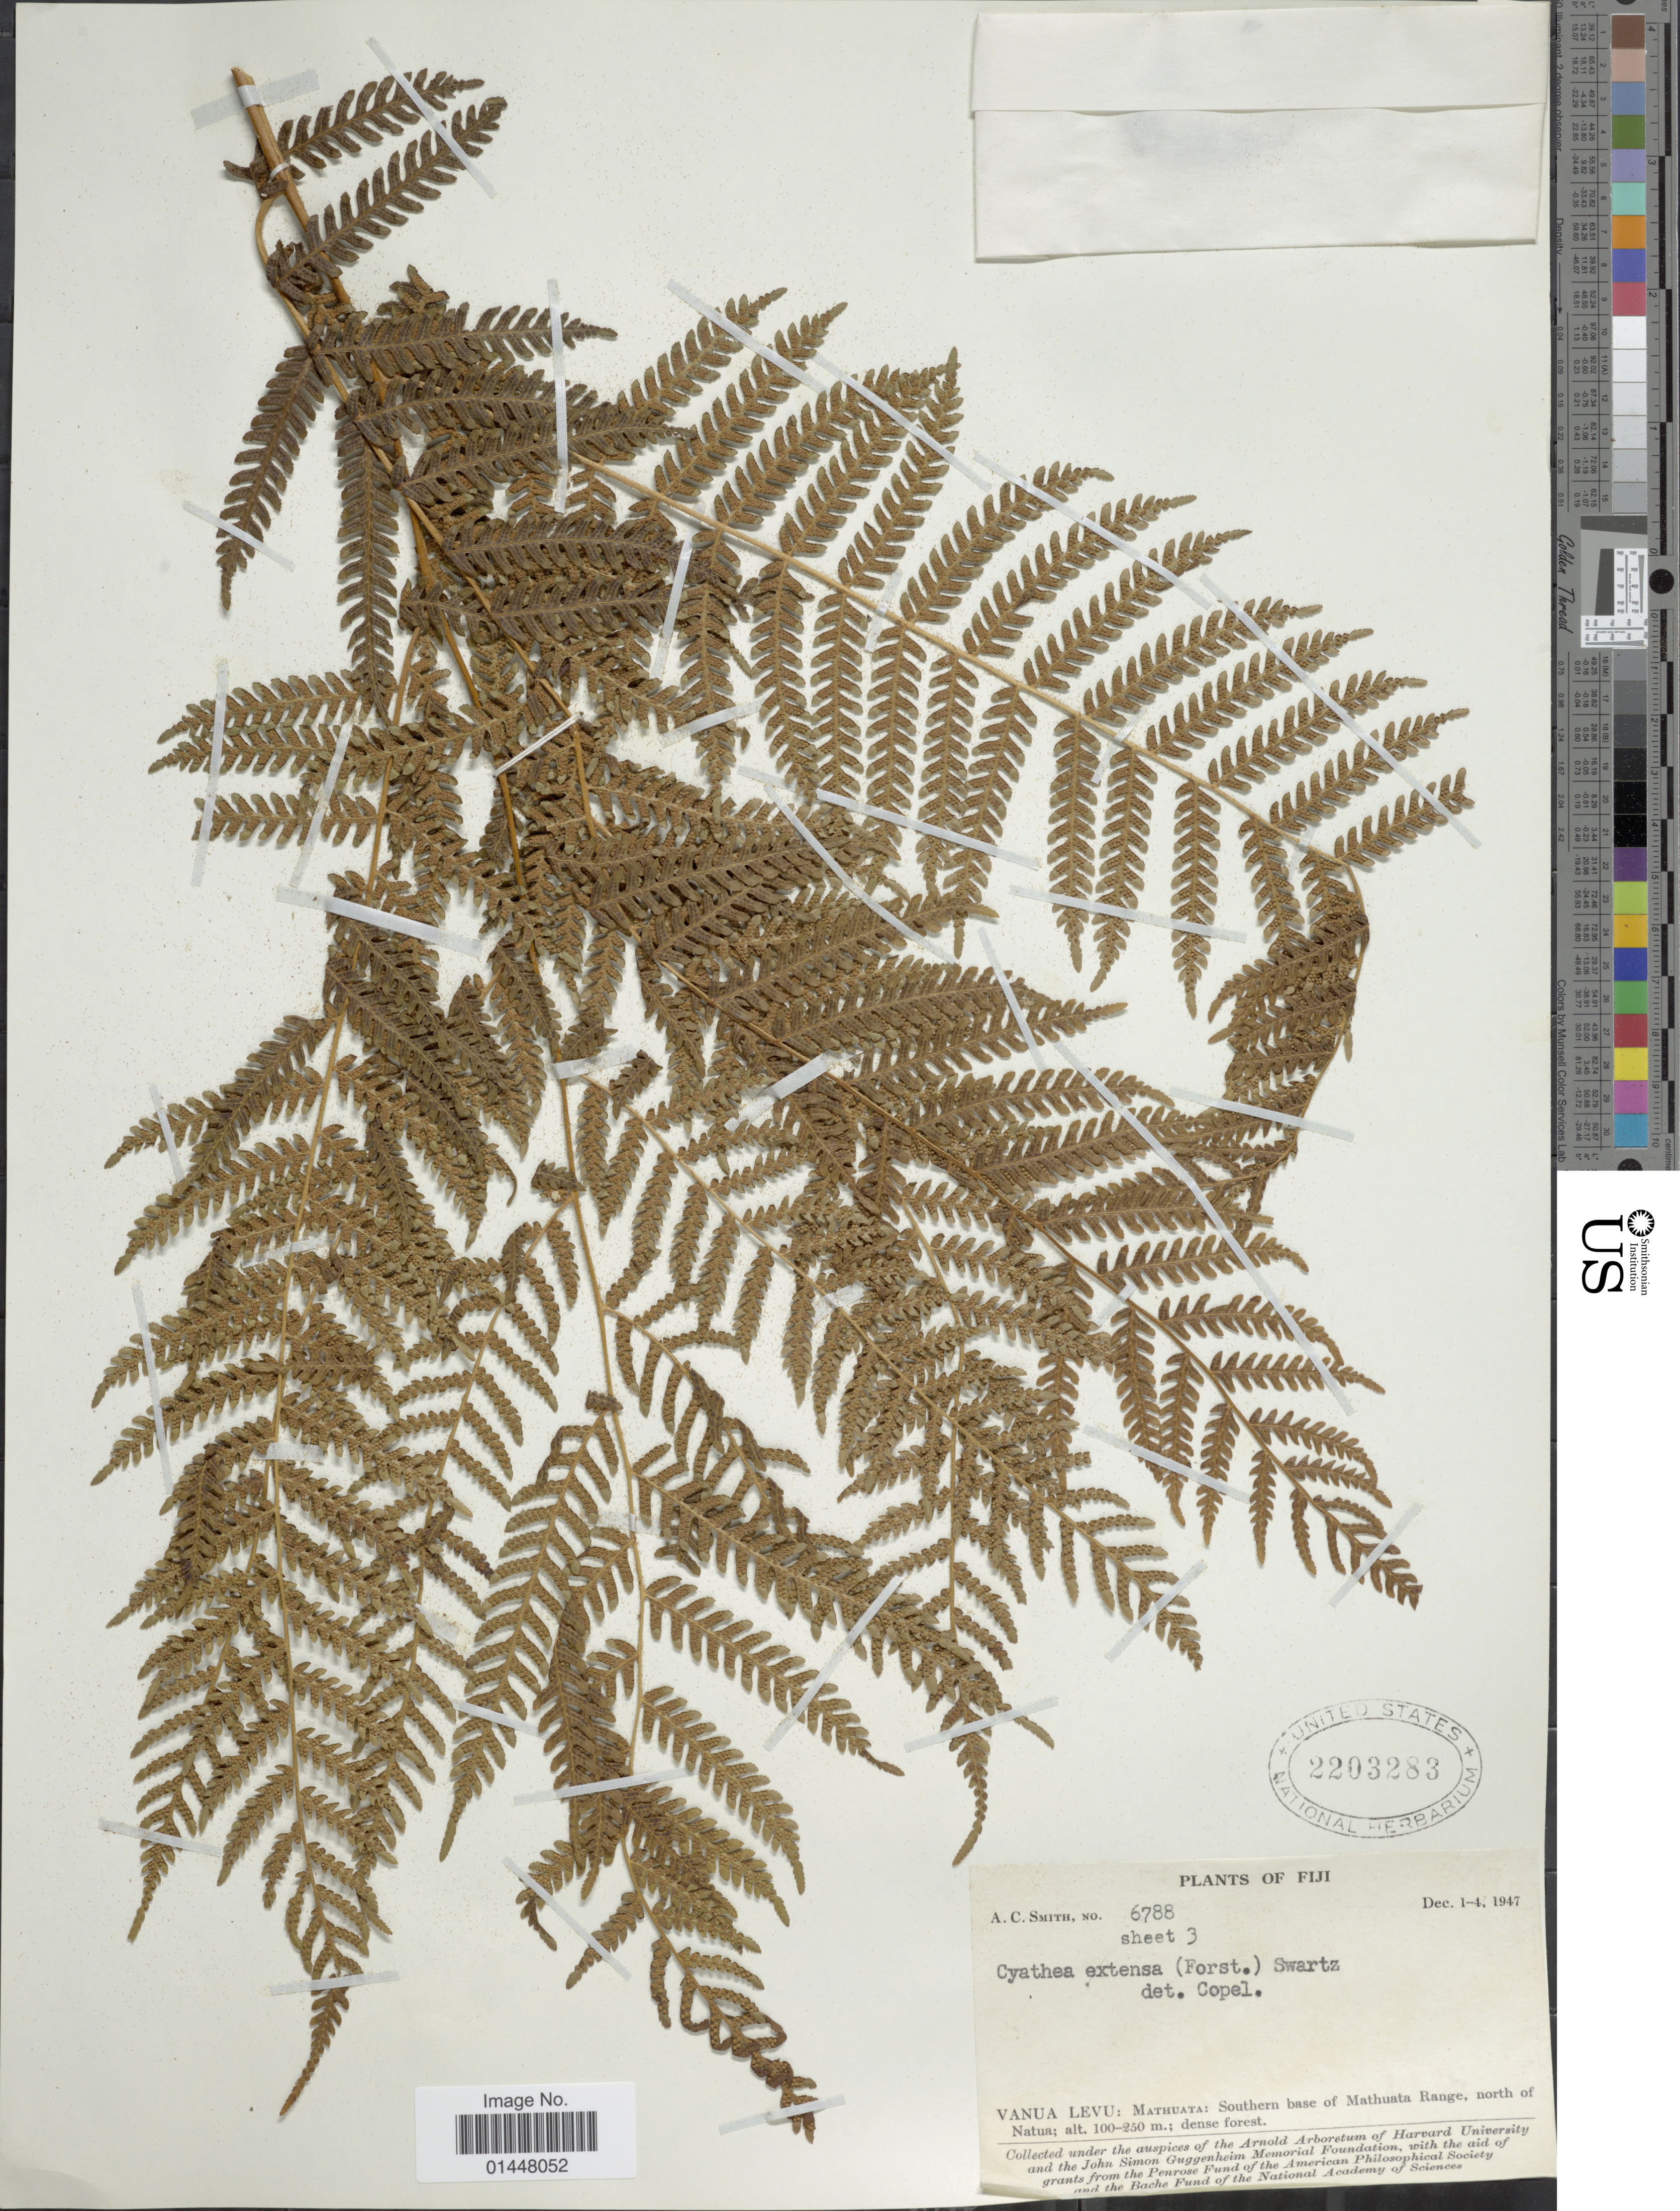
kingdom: Plantae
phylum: Tracheophyta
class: Polypodiopsida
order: Cyatheales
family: Cyatheaceae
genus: Sphaeropteris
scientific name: Sphaeropteris medullaris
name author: (G. Forst.) Bernh.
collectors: A. C. Smith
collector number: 6788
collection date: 1947-12-01/1947-12-04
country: Fiji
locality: Fiji, Vanua Levu: Mathuata: Southern base of Mathuata Range, North of Natua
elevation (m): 100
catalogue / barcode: US 2203283